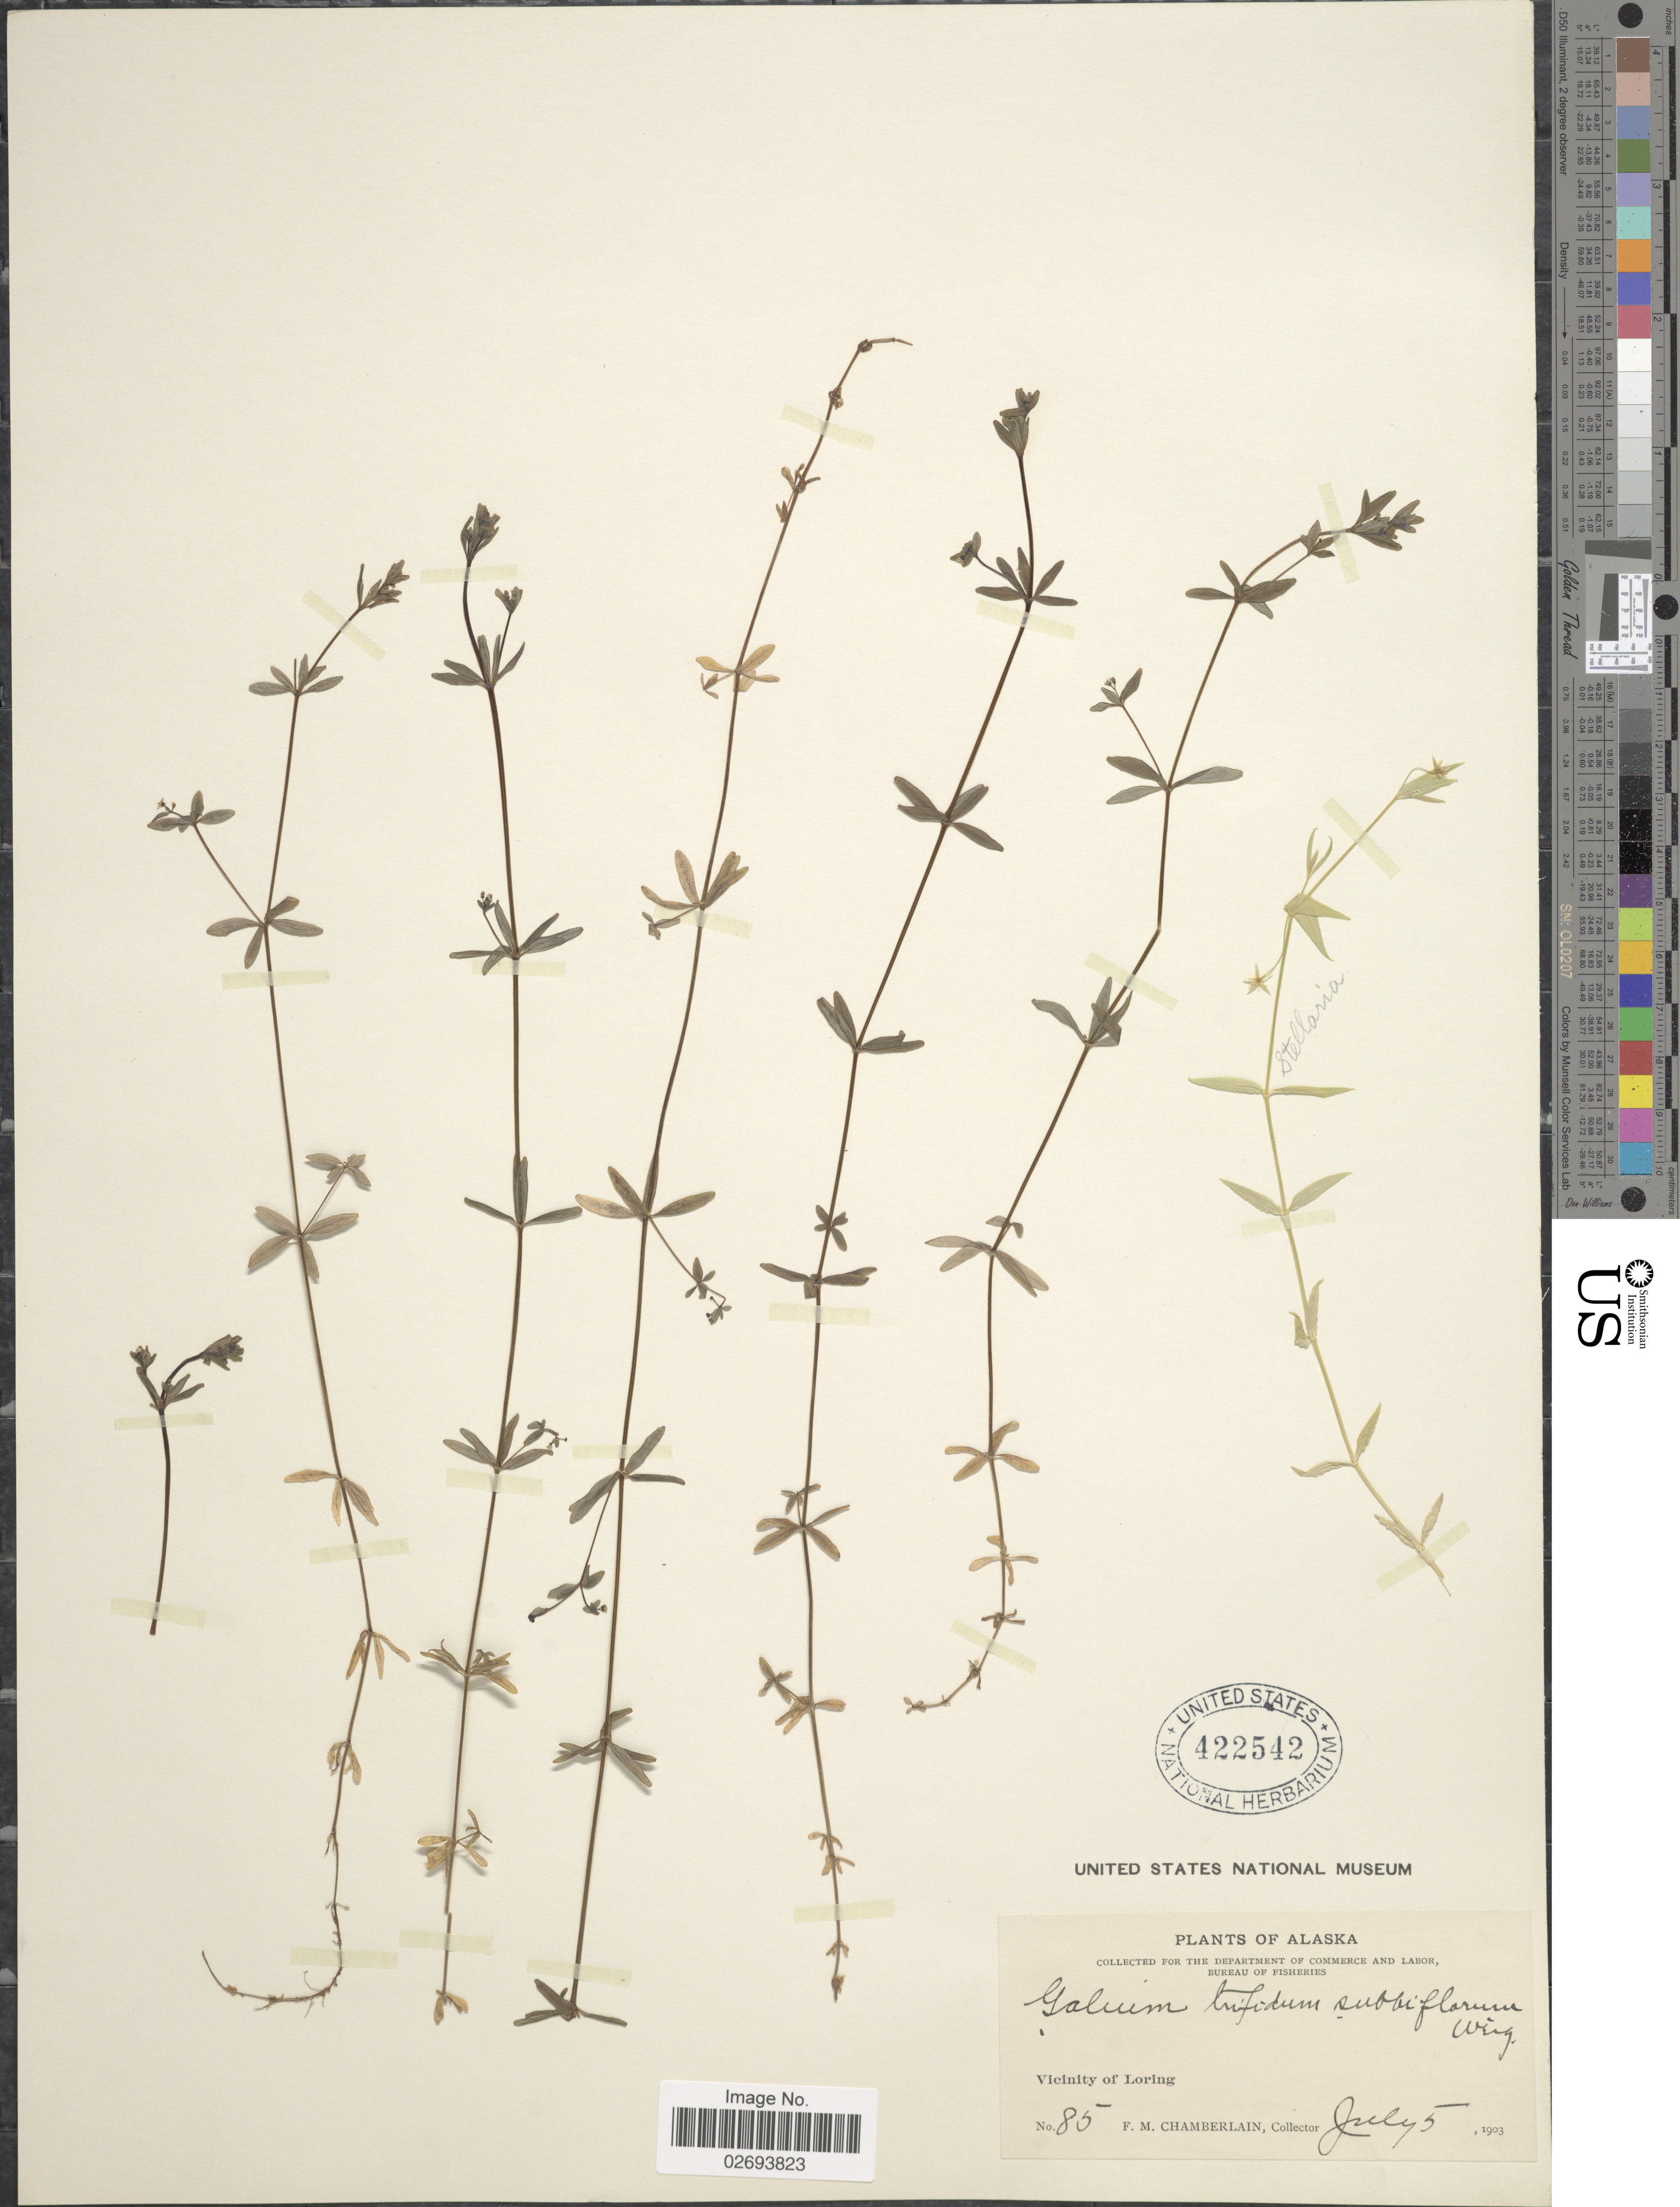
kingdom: Plantae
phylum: Tracheophyta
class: Magnoliopsida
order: Gentianales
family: Rubiaceae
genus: Galium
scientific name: Galium trifidum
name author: L.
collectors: F. Chamberlain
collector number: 85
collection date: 1903-07-05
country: United States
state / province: Alaska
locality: Vicinity of Loring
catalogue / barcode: US 422542